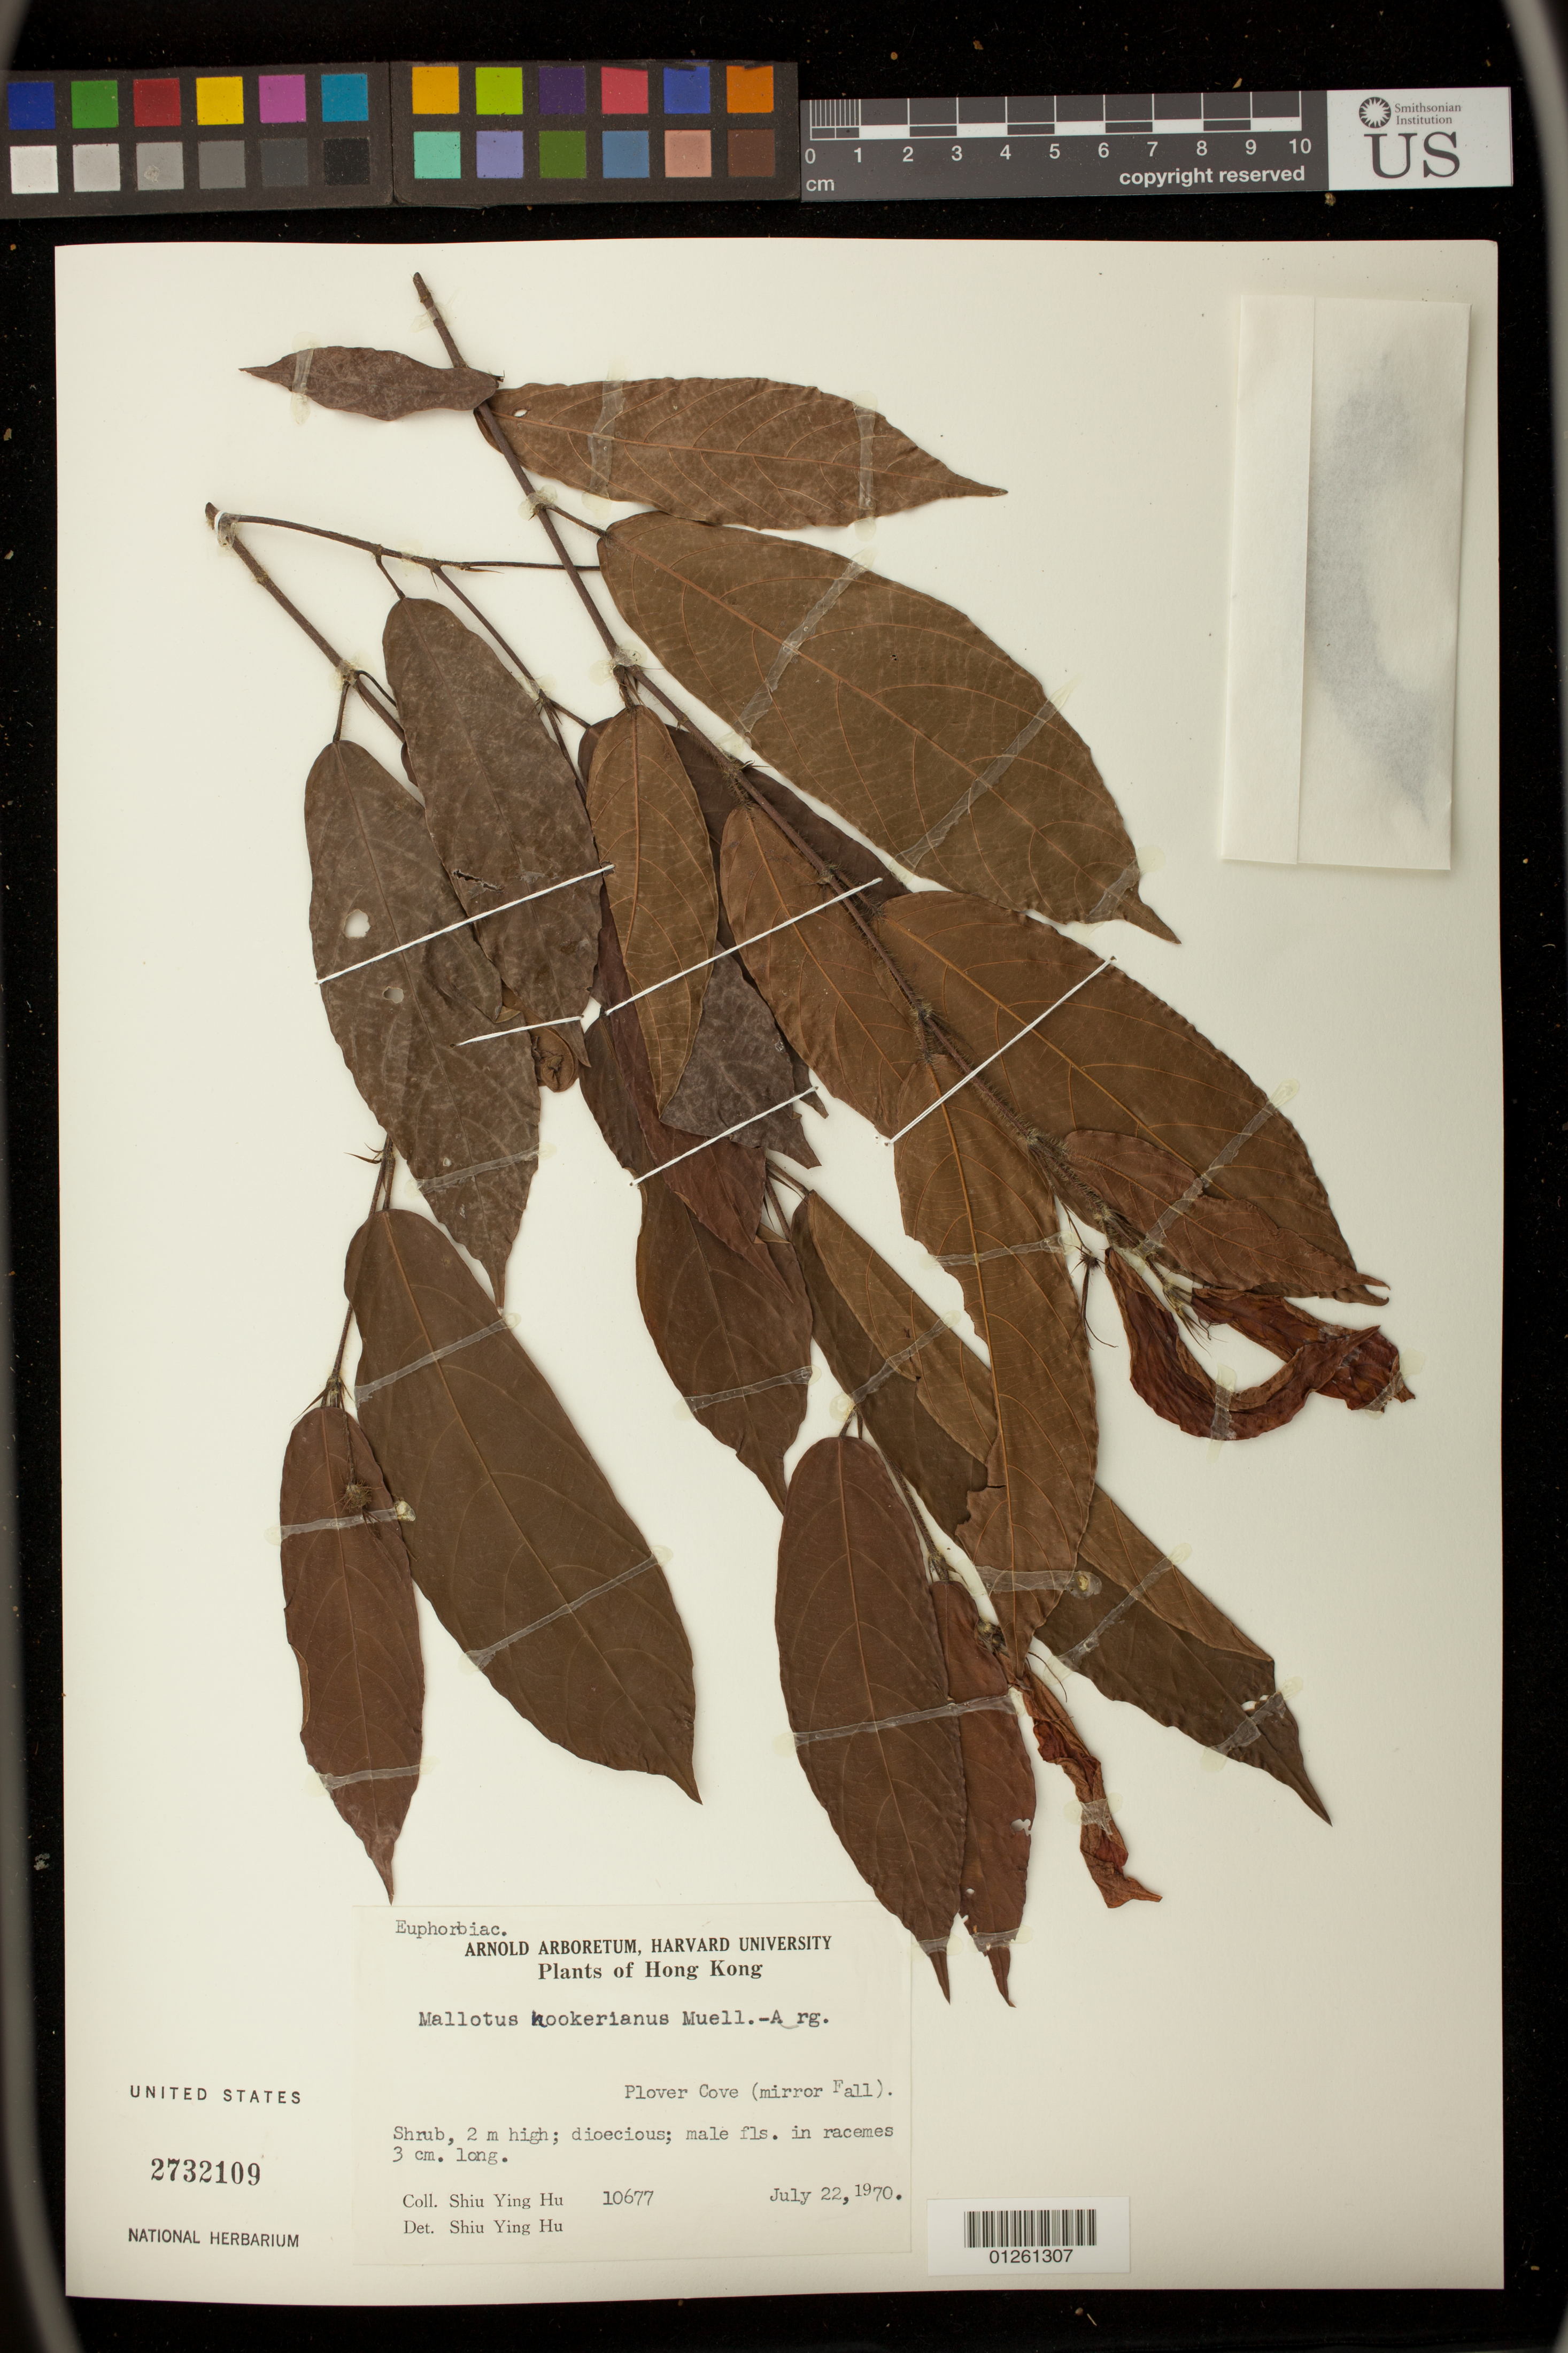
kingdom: Plantae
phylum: Tracheophyta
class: Magnoliopsida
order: Malpighiales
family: Euphorbiaceae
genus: Hancea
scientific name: Hancea hookeriana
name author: Seem.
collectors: S. Y. Hu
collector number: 10677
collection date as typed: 22 Jul 1970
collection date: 1970-07-22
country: China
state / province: Hong Kong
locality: Plover Cove (Mirror Fall).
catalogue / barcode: US 2732109